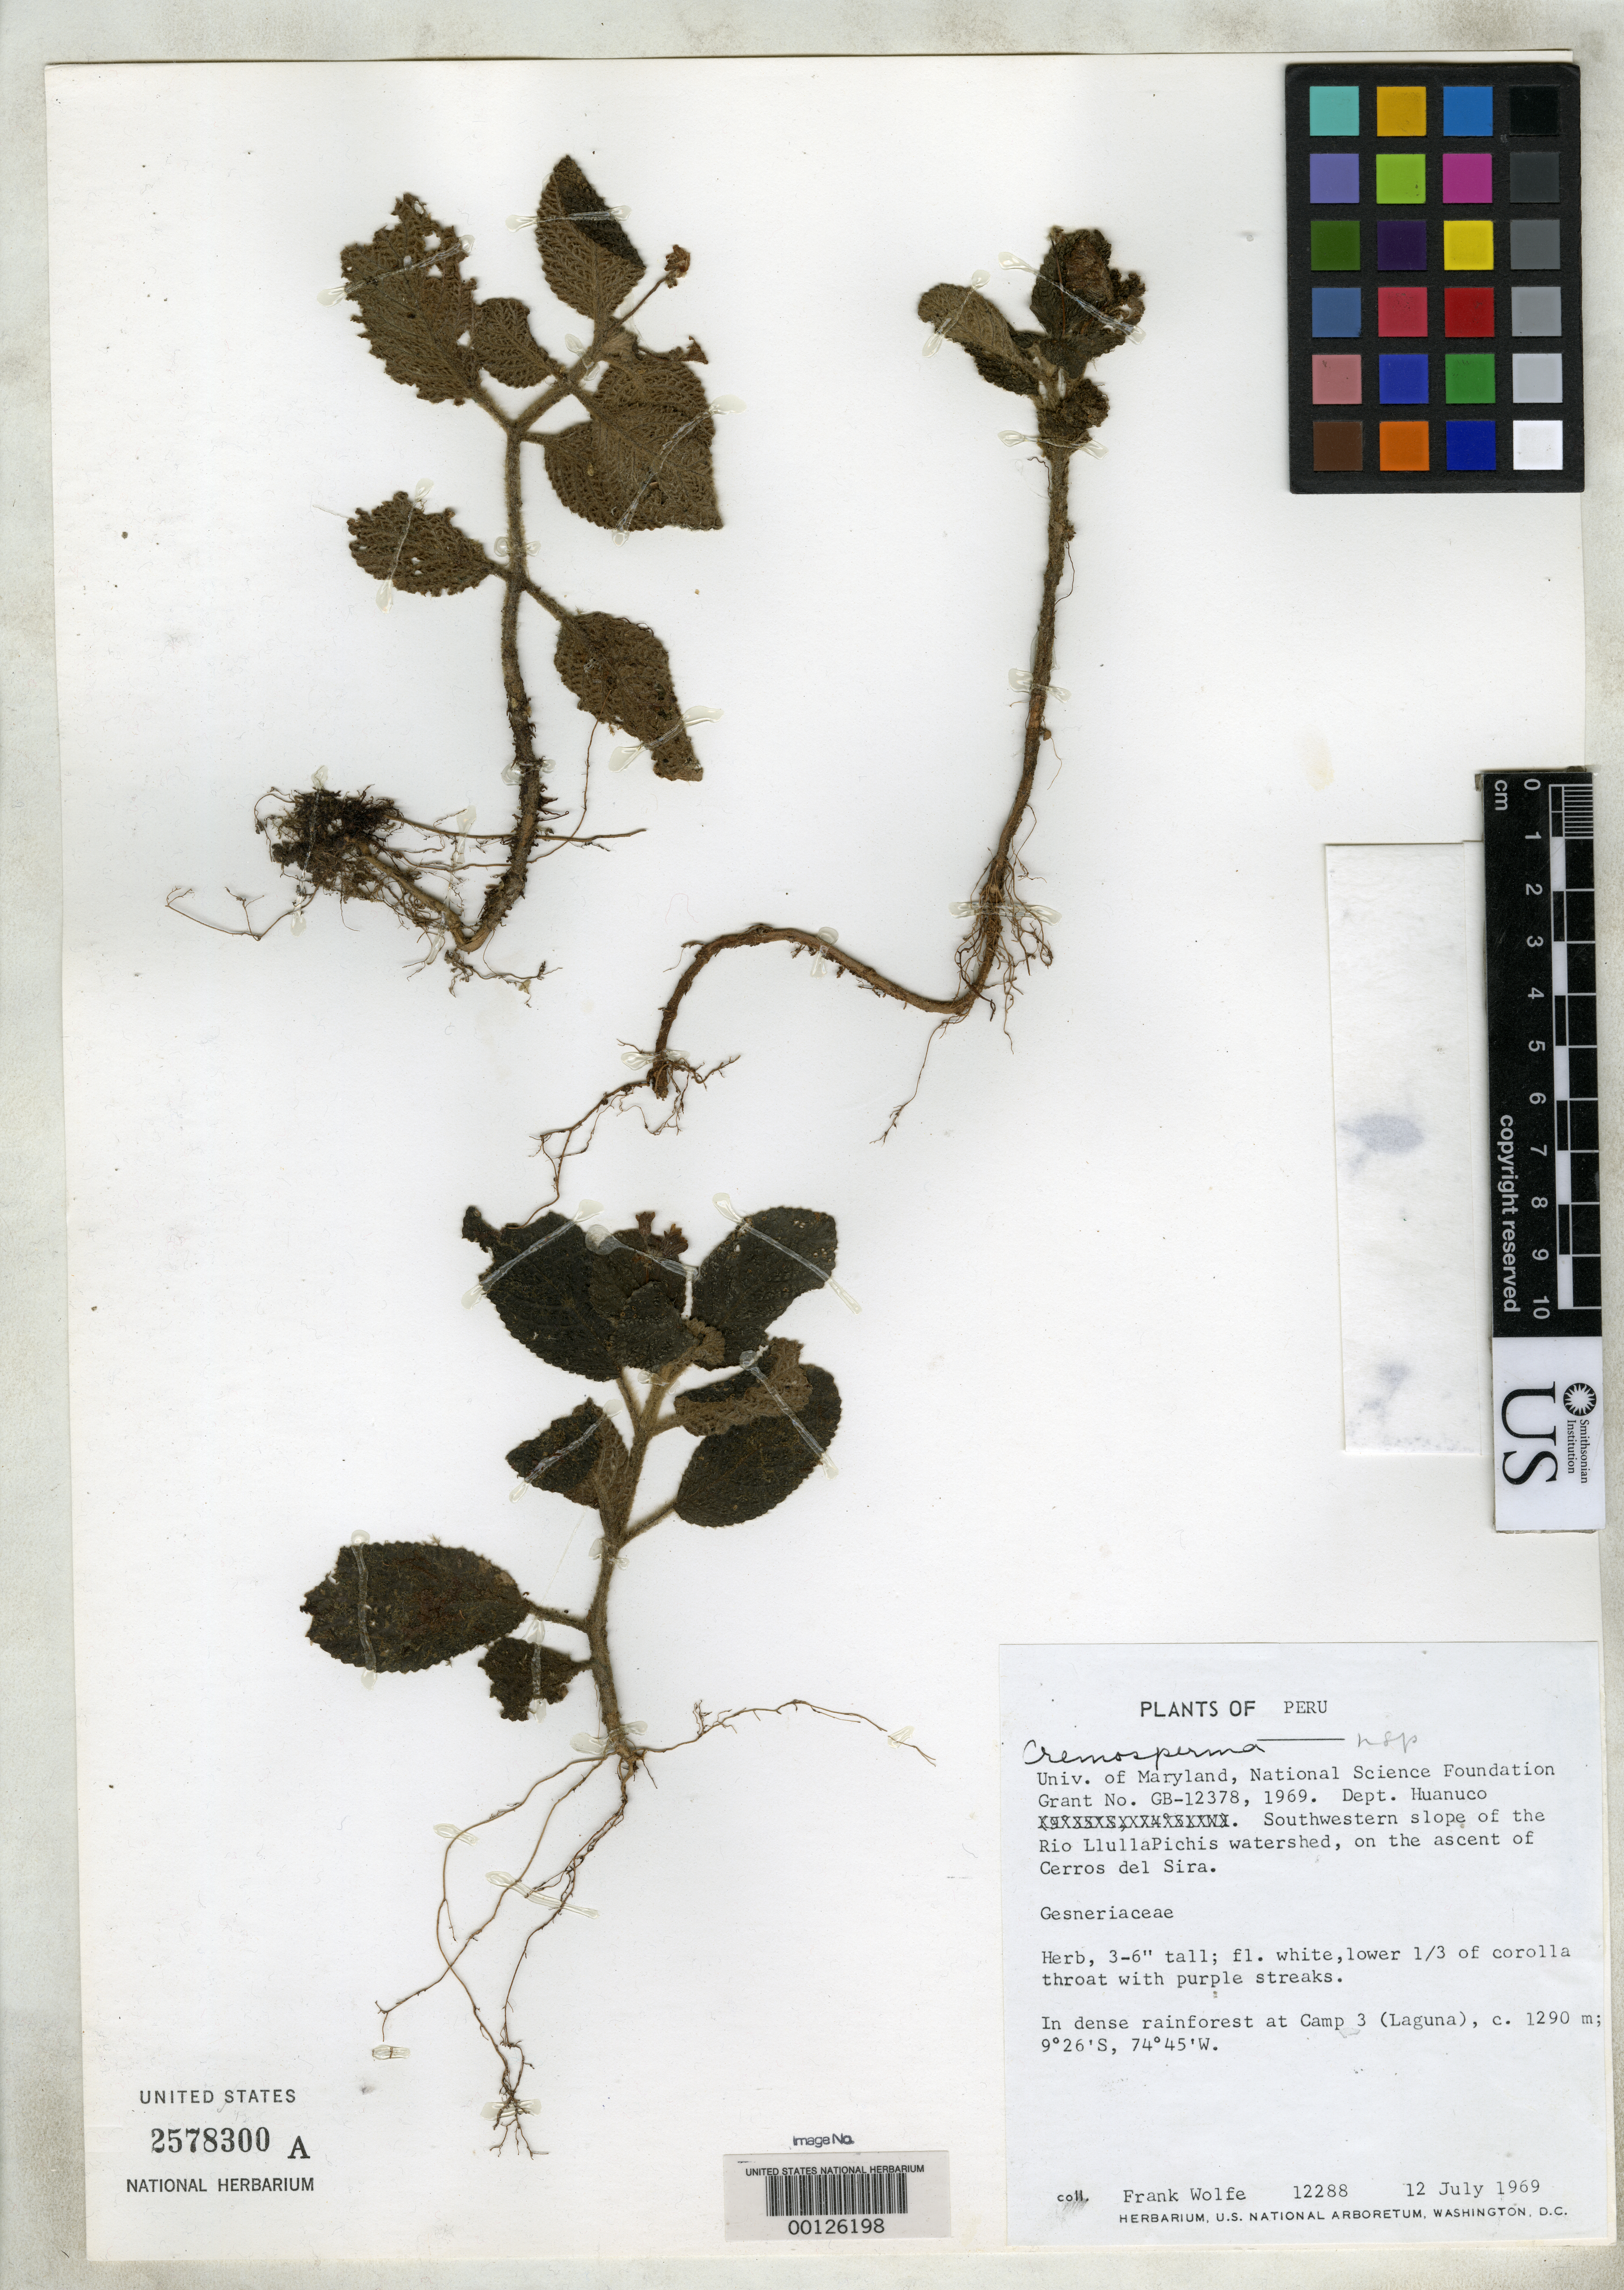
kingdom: Plantae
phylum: Tracheophyta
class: Magnoliopsida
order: Lamiales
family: Gesneriaceae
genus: Cremosperma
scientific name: Cremosperma peruvianum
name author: L.E. Skog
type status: Holotype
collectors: F. Wolfe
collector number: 12288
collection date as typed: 12 Jul 1969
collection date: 1969-07-12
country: Peru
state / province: Huánuco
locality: Río Llullapichis watershed on ascent of Cerros del Sira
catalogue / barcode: US 2578300A